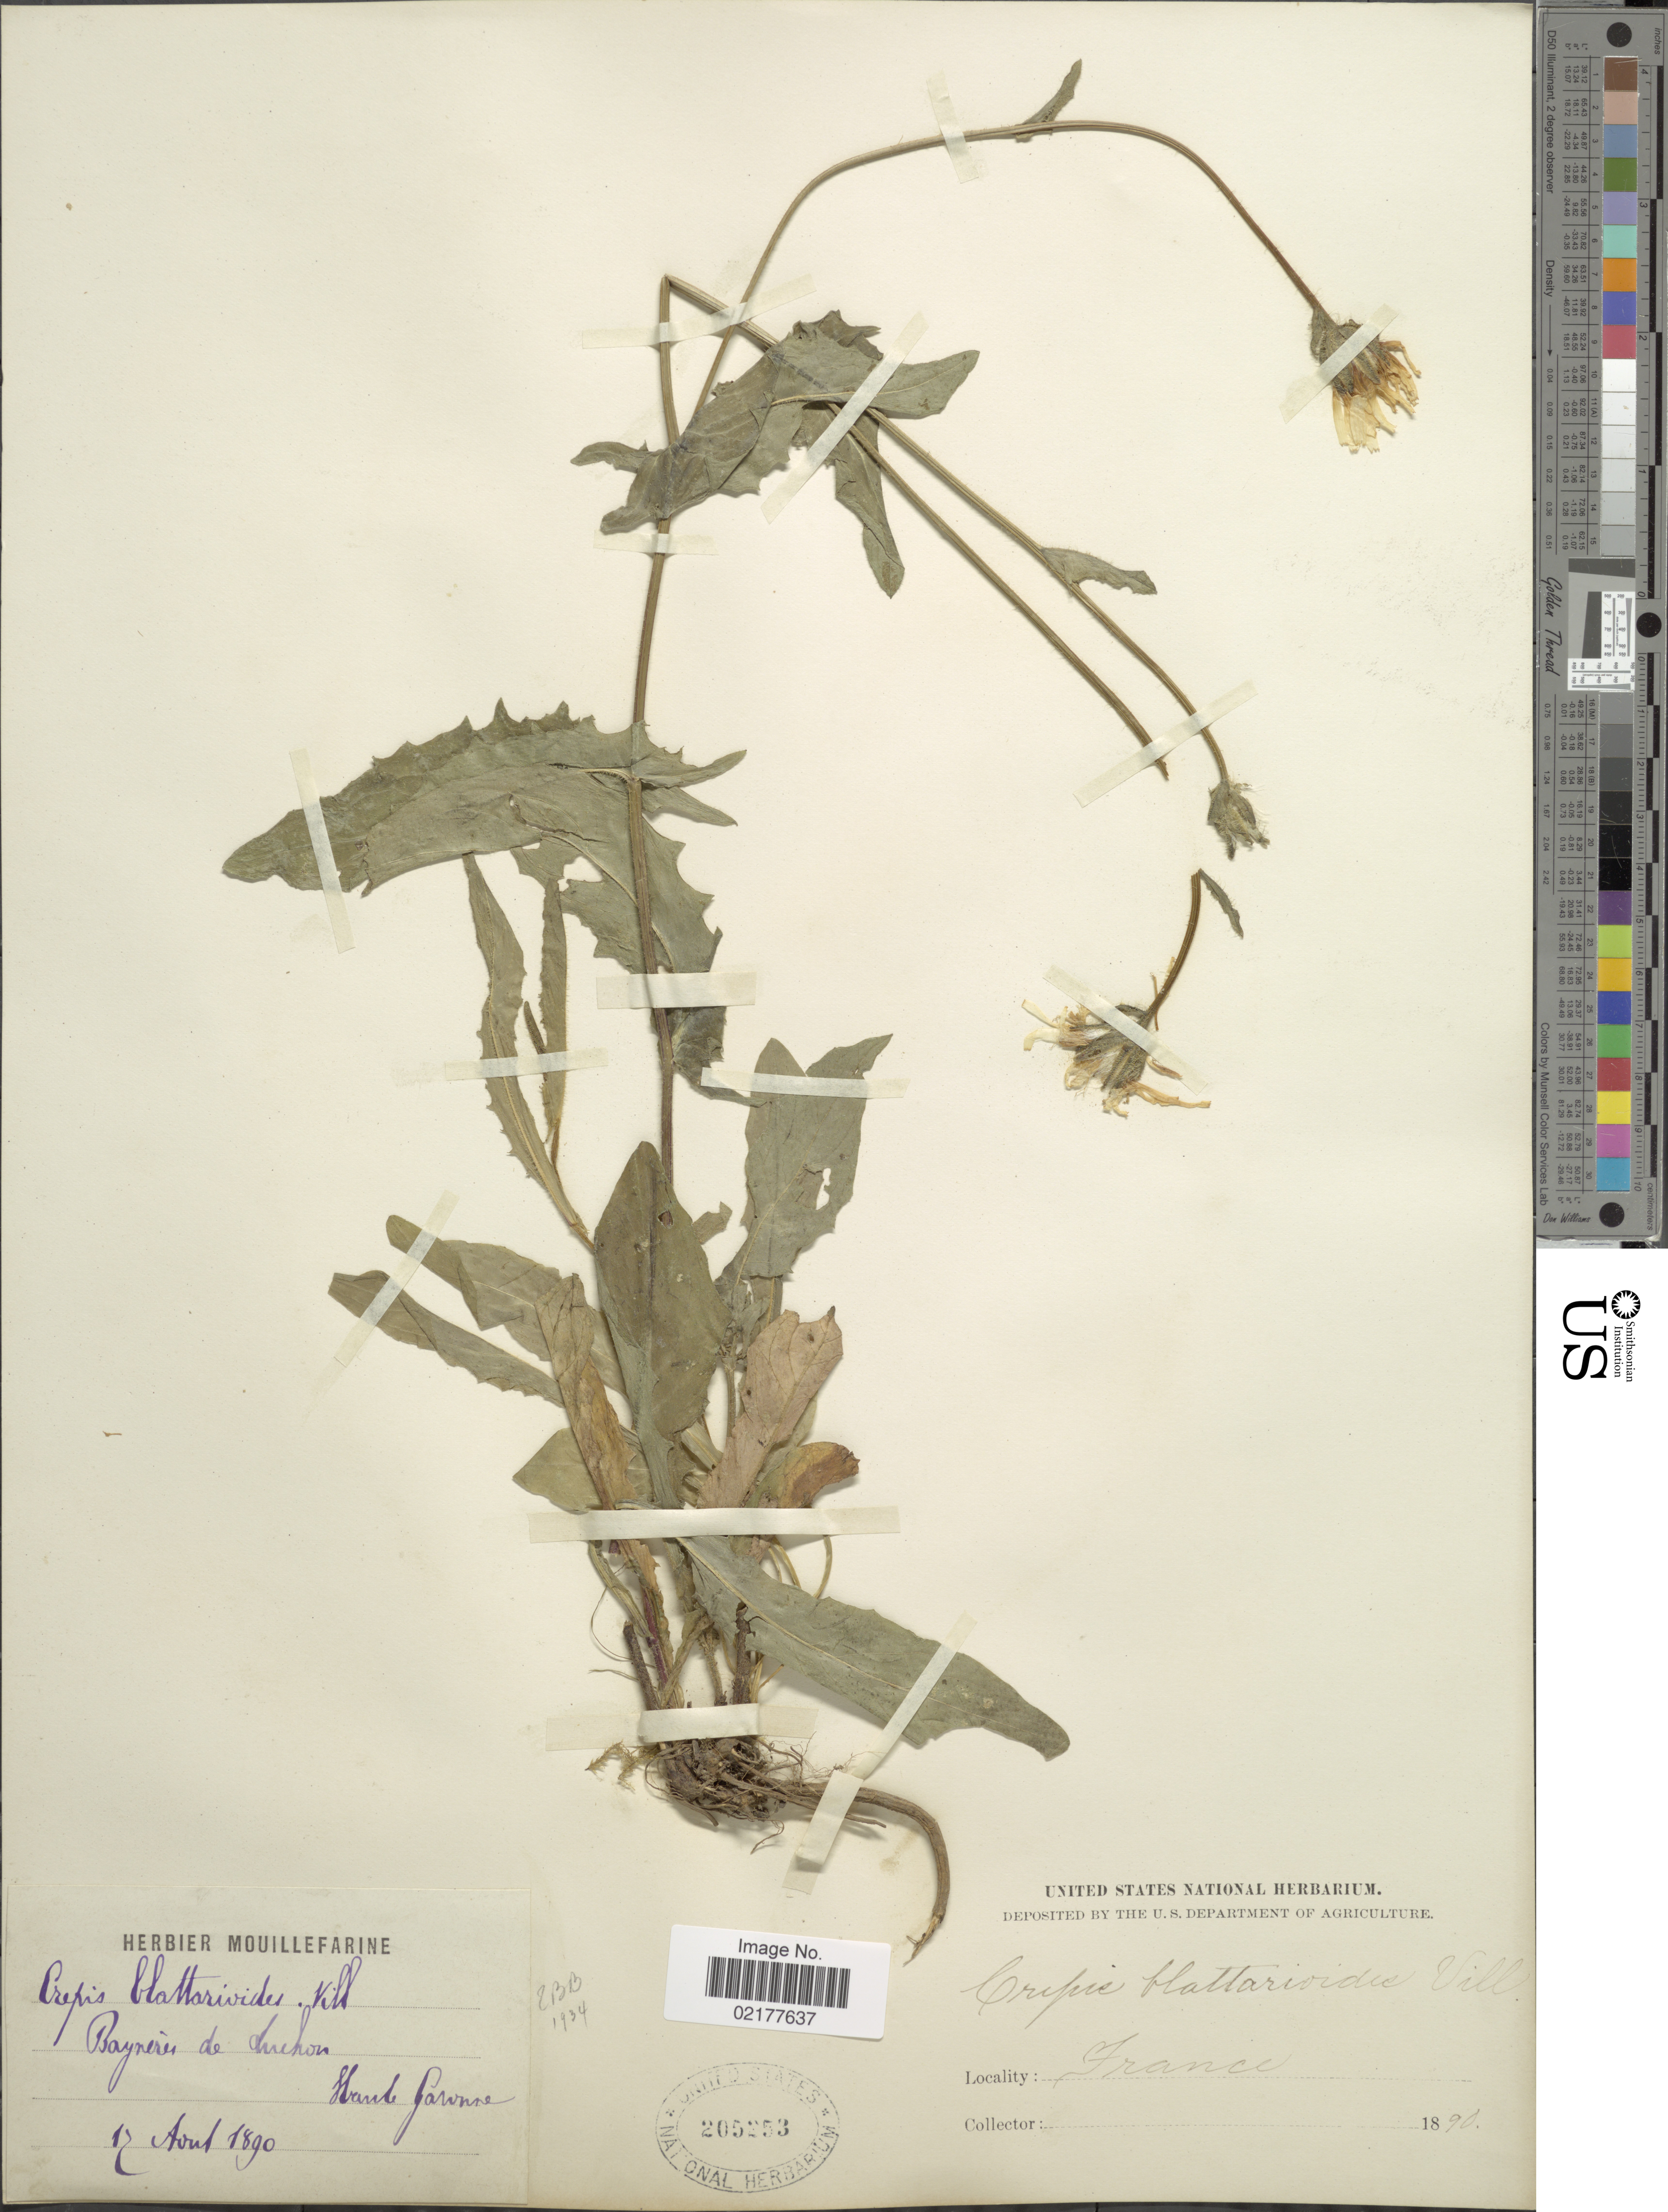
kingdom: Plantae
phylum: Tracheophyta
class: Magnoliopsida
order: Asterales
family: Asteraceae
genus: Crepis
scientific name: Crepis pyrenaica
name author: (L.) Greuter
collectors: ex herb. Mouillefarine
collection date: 1890-08-17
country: France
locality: Bagneres de Luchon. Haut Garrone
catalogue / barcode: US 205253